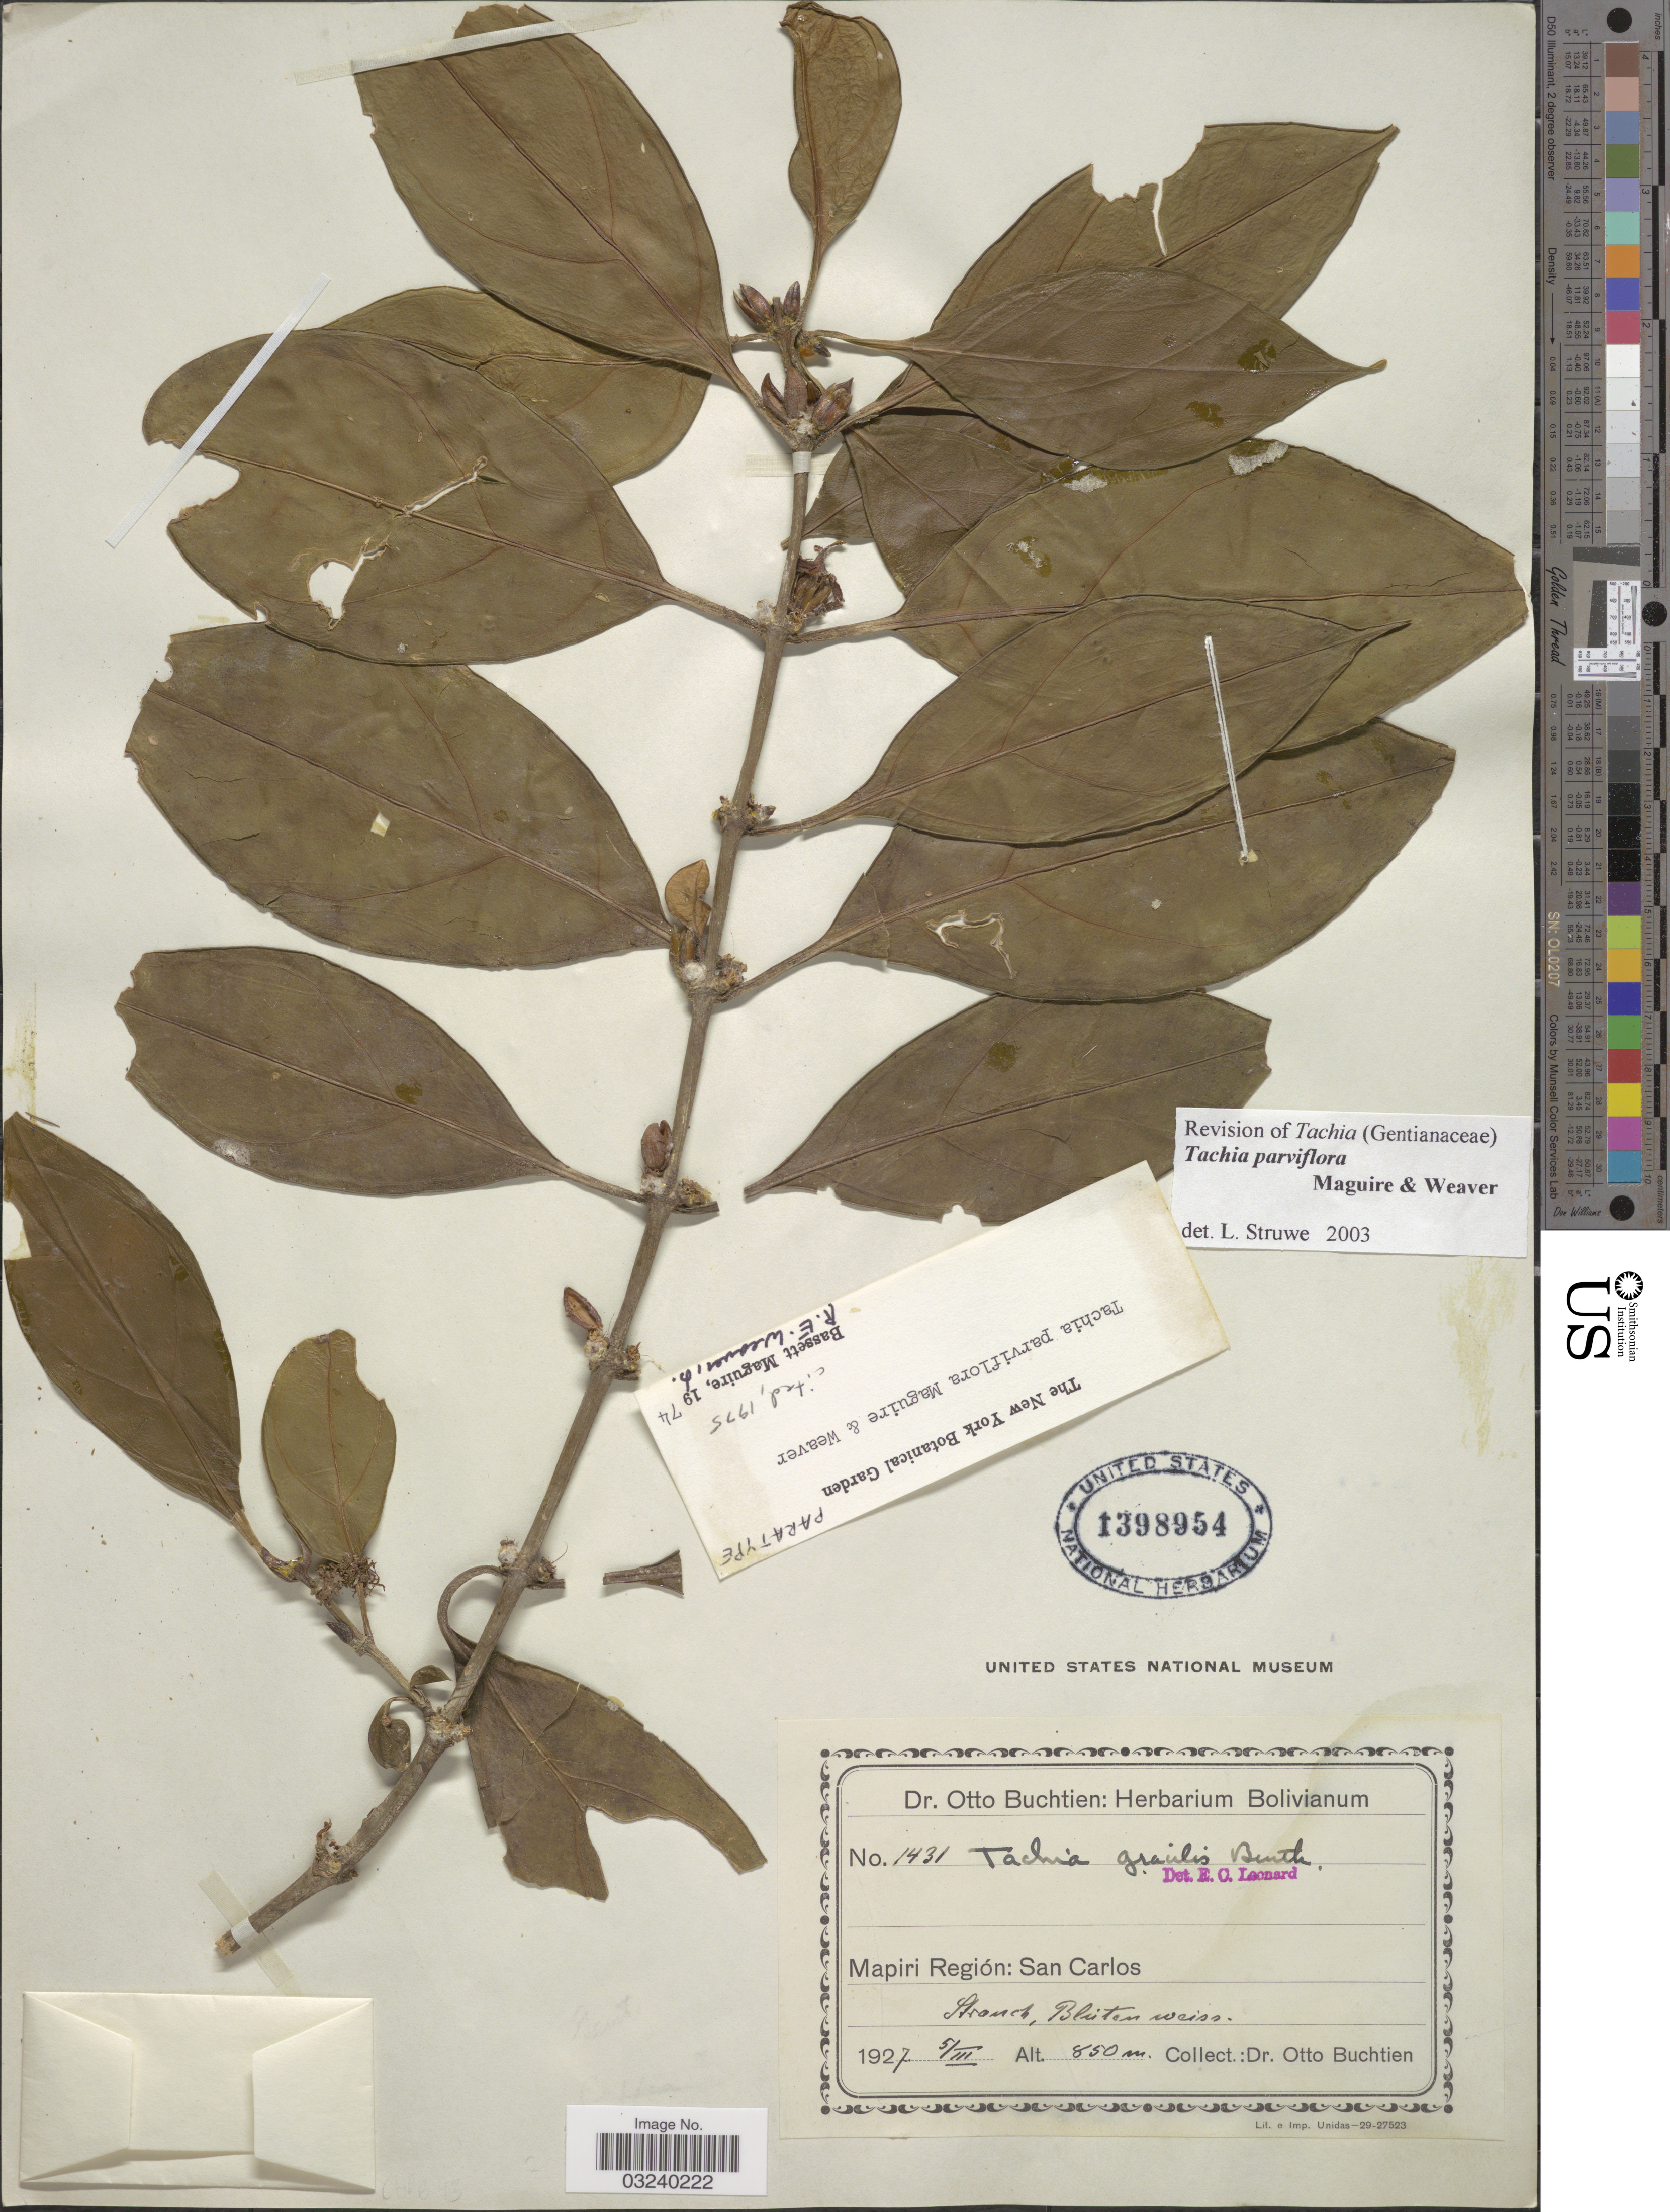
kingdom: Plantae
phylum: Tracheophyta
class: Magnoliopsida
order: Gentianales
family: Gentianaceae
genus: Tachia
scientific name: Tachia parviflora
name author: Maguire & Weaver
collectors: O. Buchtien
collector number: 1431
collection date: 1927-03-05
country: Bolivia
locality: Mapiri Región: San Carlos.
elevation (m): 850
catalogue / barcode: US 1398954